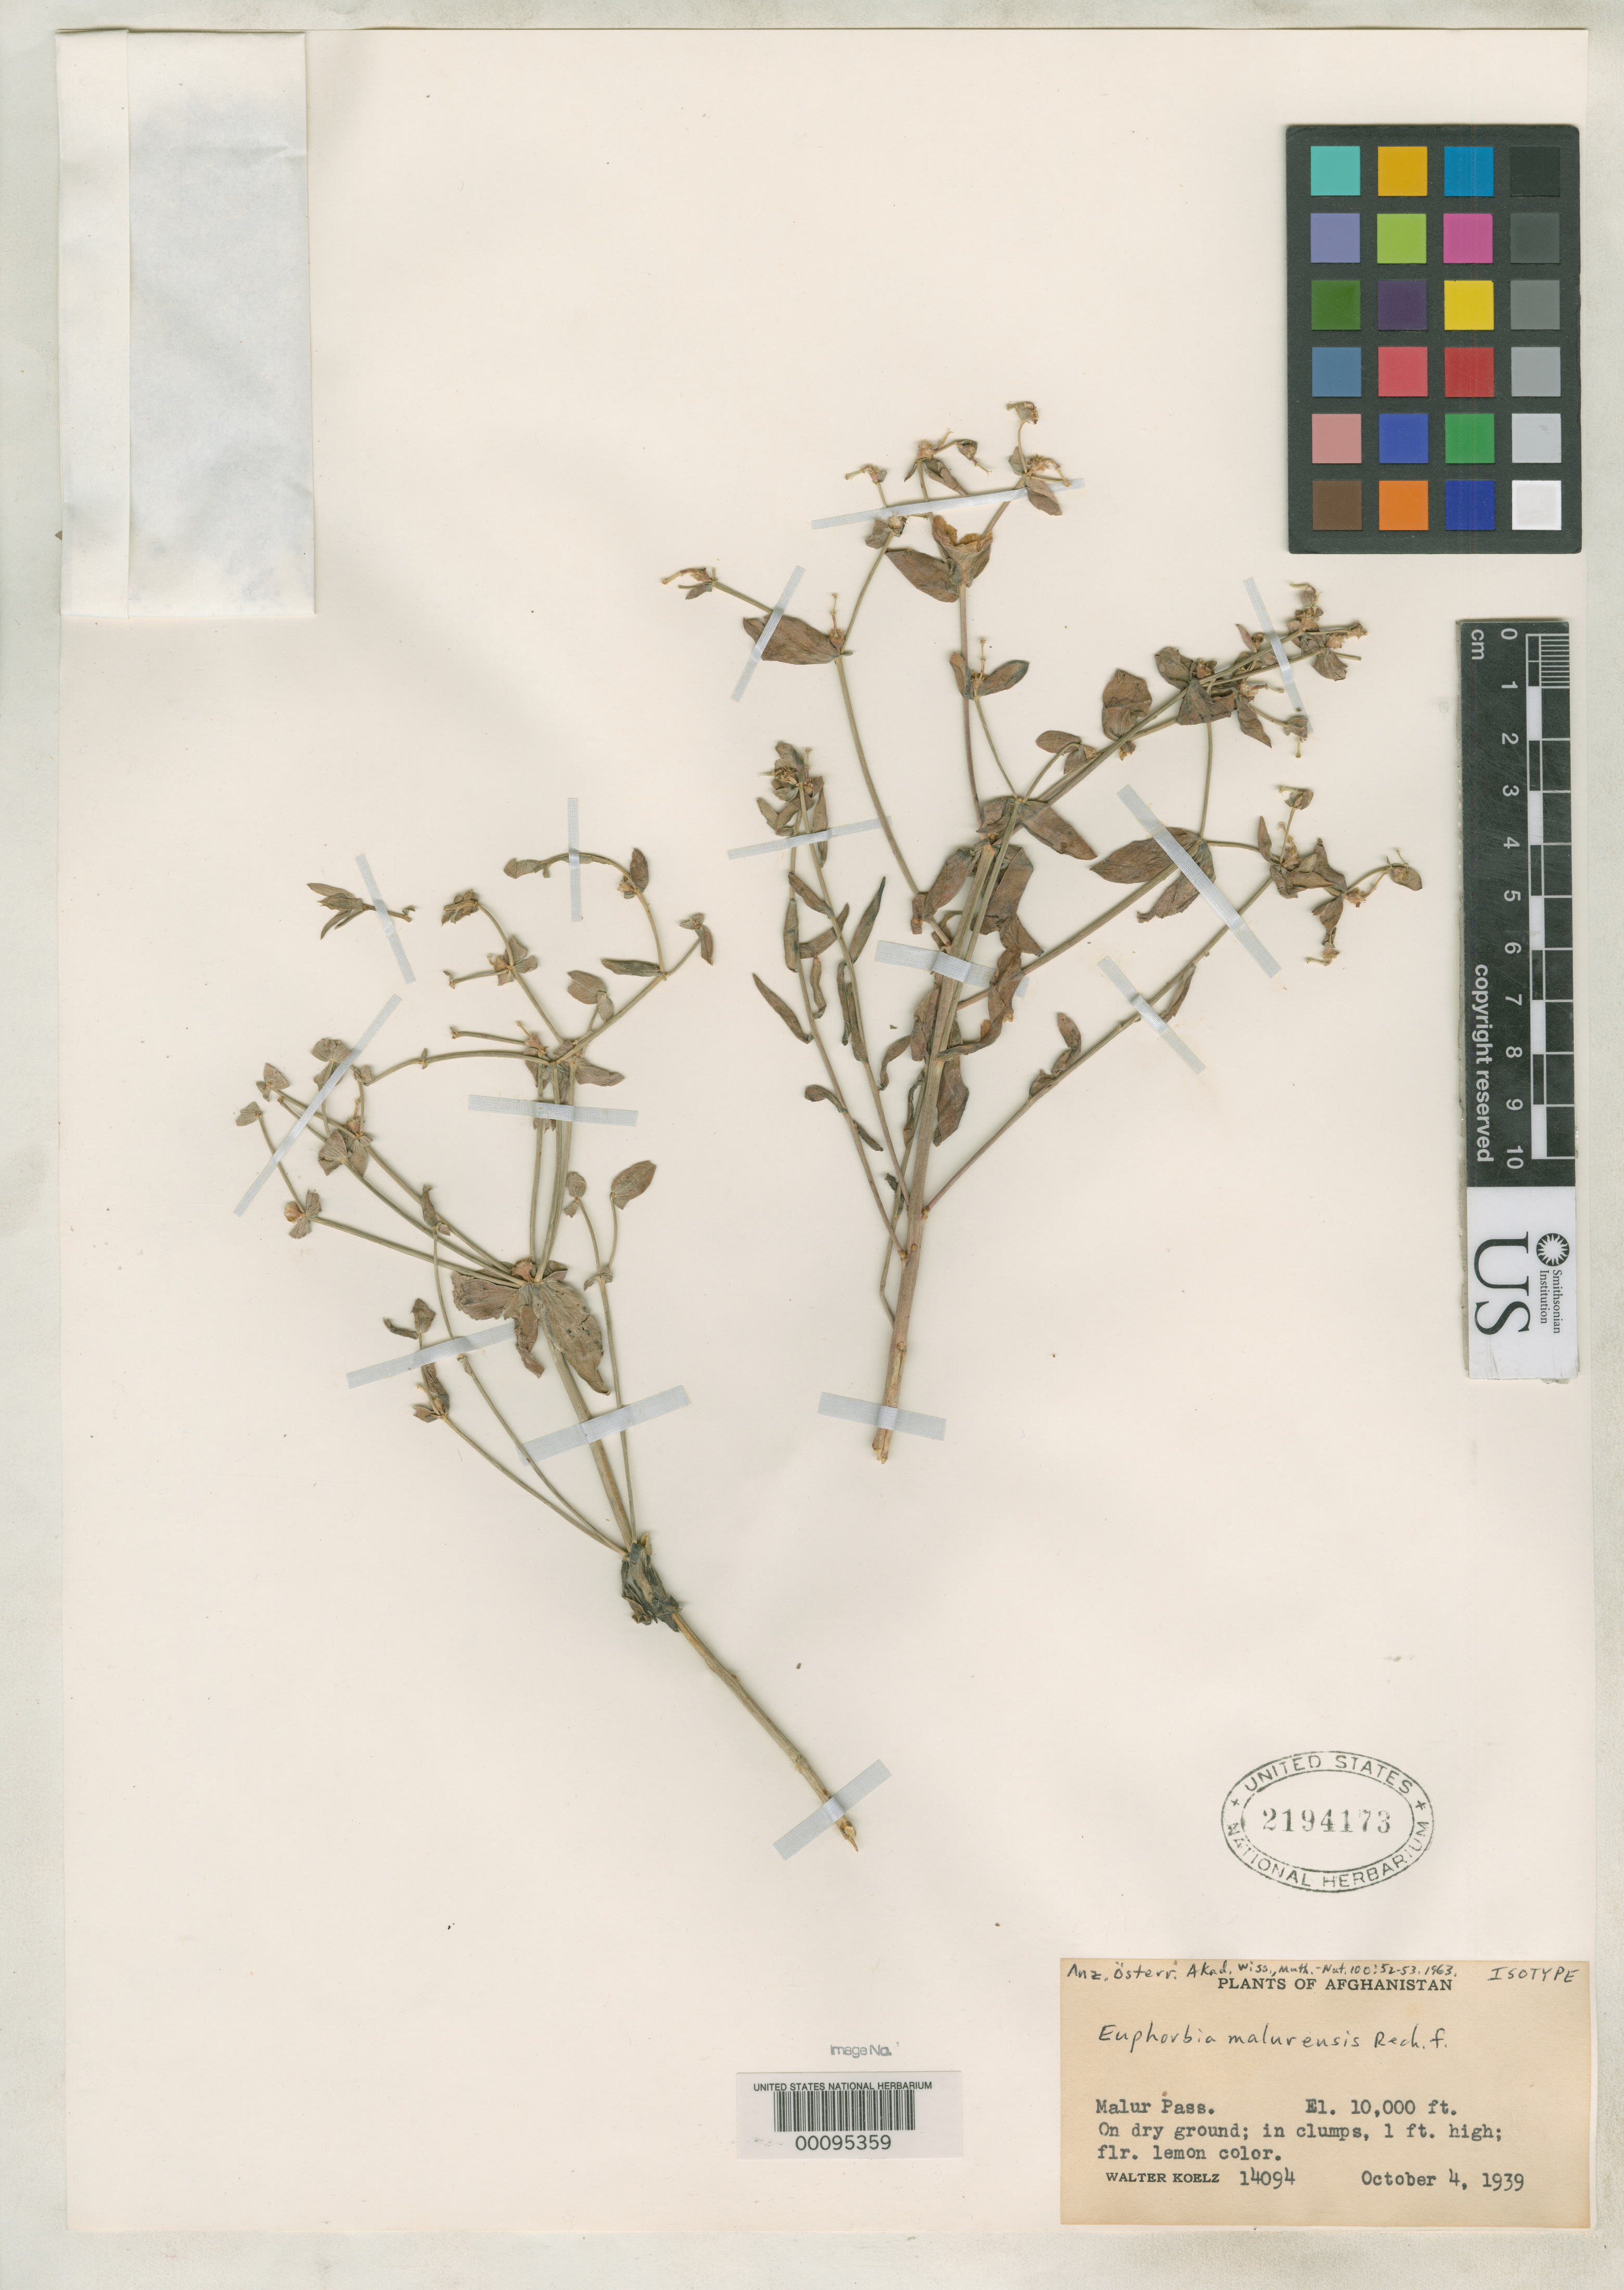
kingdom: Plantae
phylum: Tracheophyta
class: Magnoliopsida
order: Malpighiales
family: Euphorbiaceae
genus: Euphorbia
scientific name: Euphorbia malurensis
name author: Rech. f.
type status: Isotype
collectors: W. N. Koelz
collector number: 14094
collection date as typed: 04 Oct 1939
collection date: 1939-10-04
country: Afghanistan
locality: Malur Pass.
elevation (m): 3048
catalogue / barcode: US 2194173